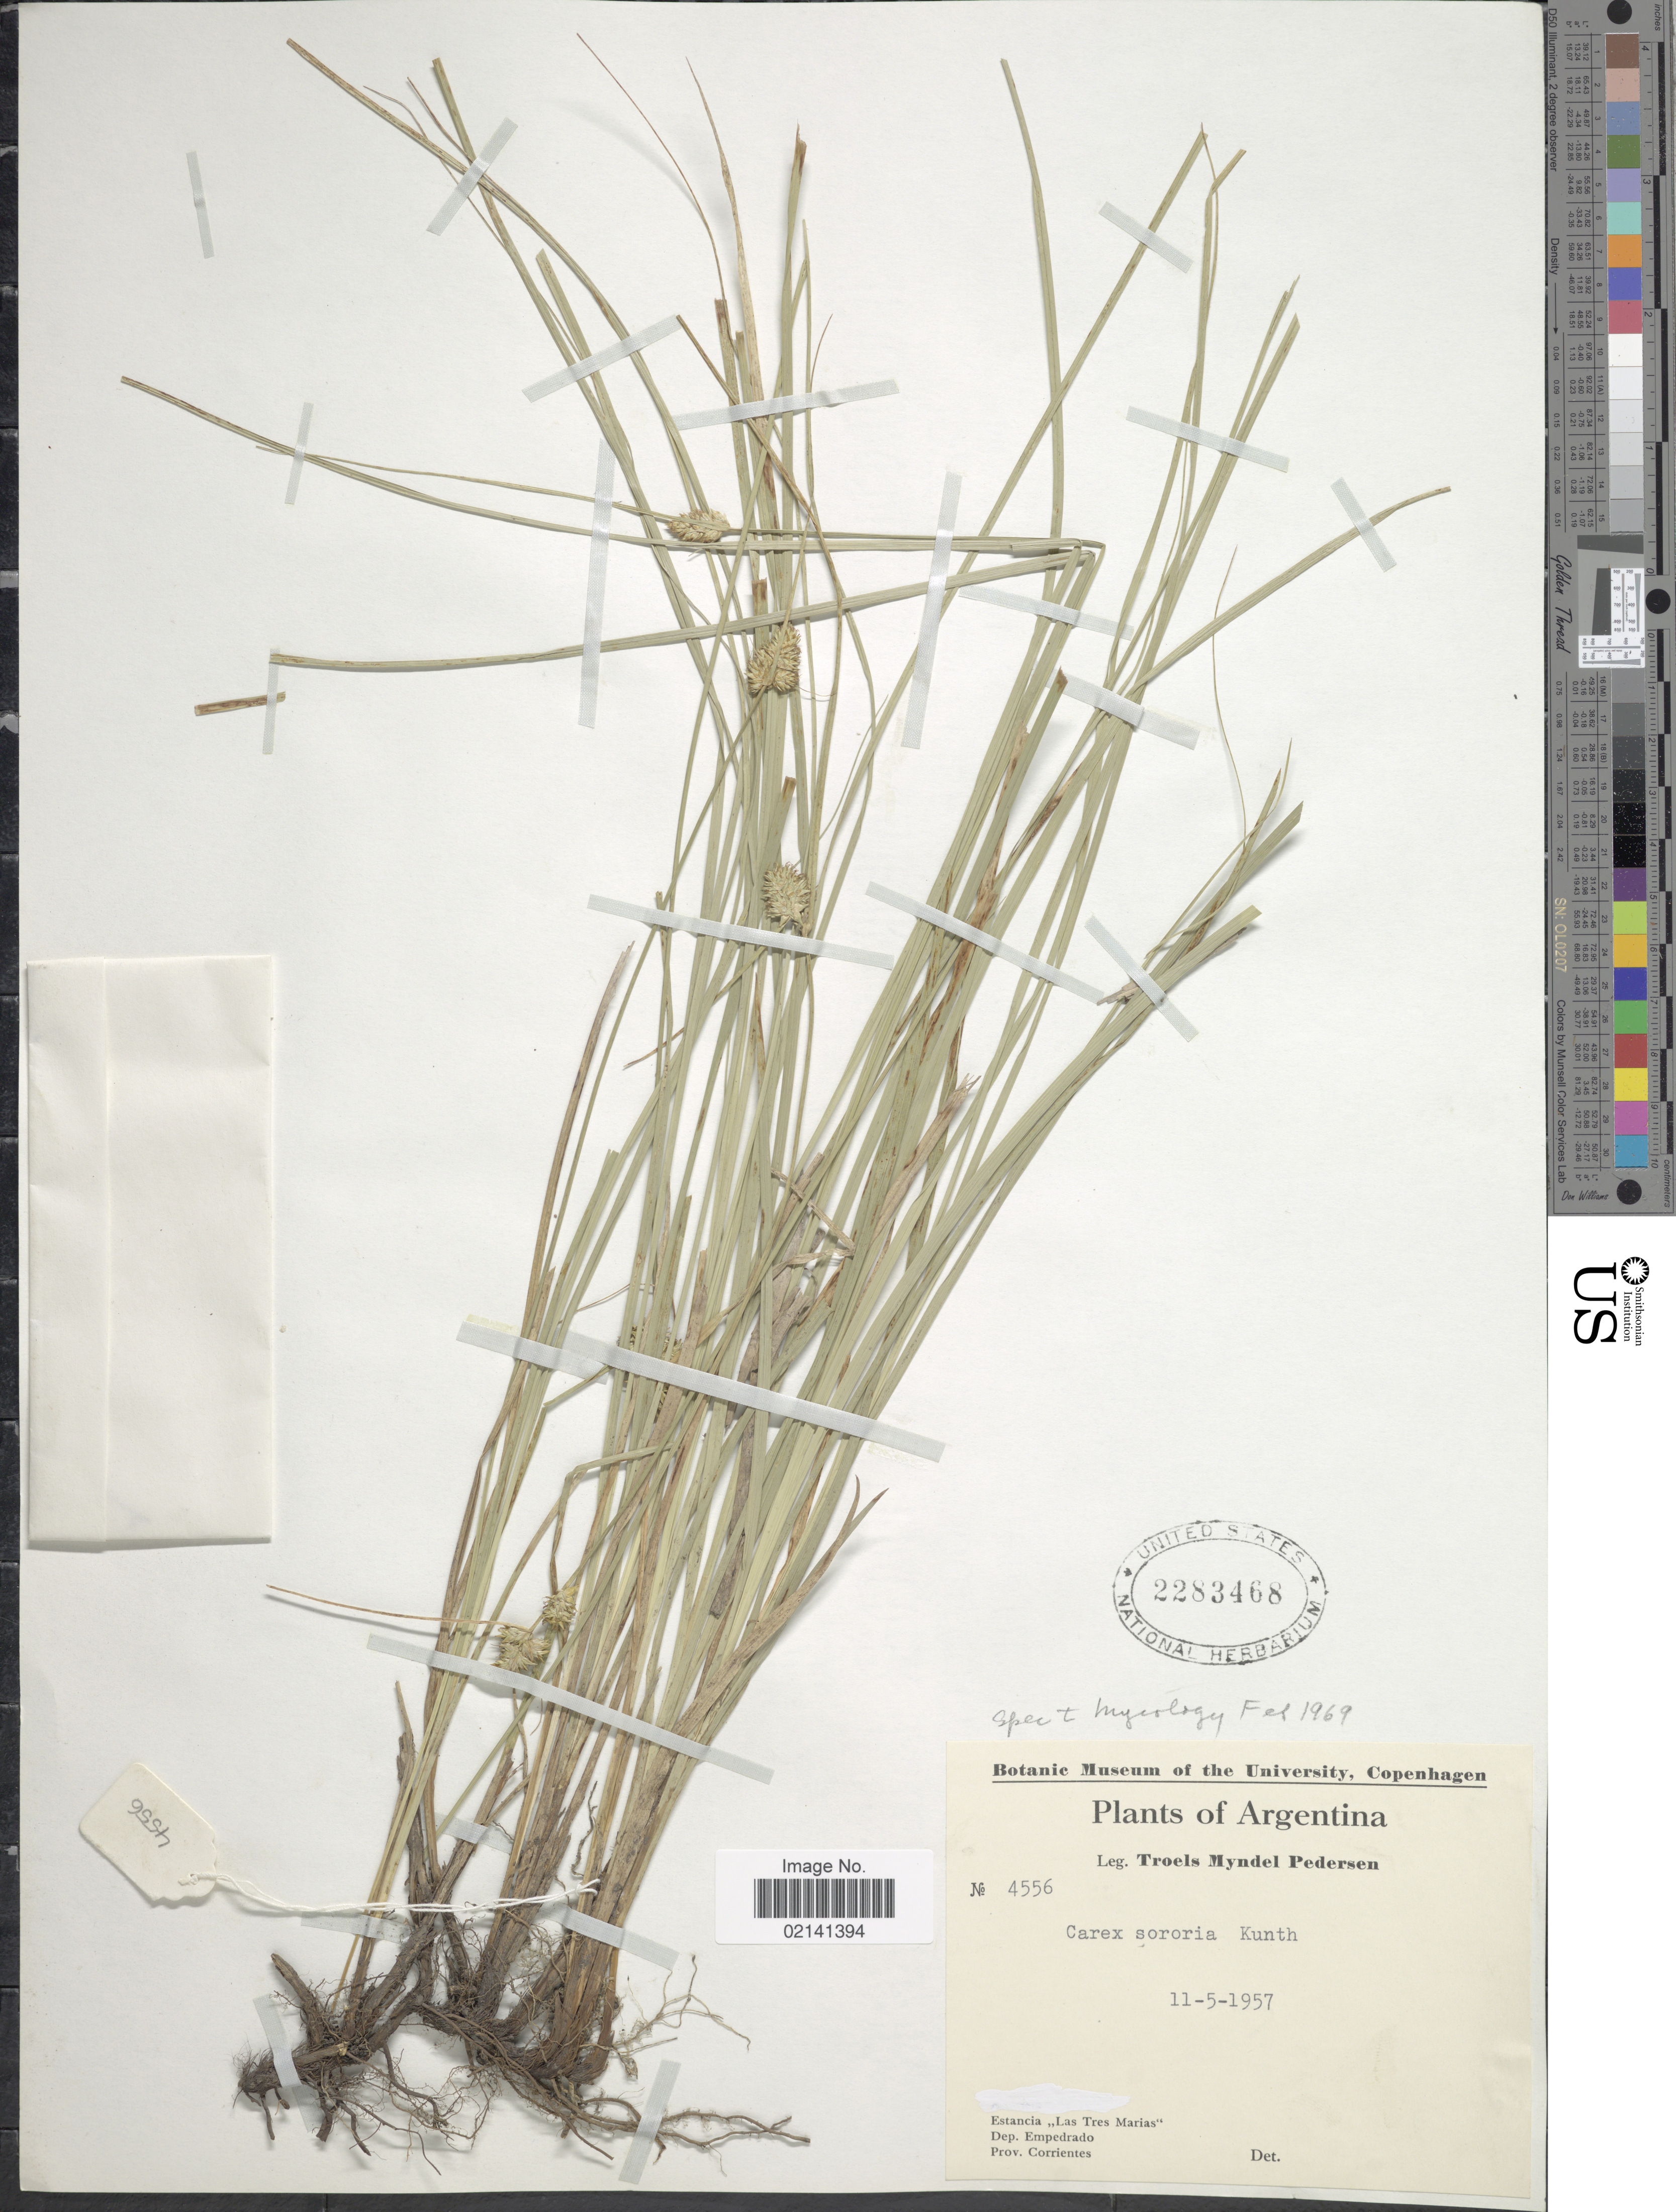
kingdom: Plantae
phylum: Tracheophyta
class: Liliopsida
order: Poales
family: Cyperaceae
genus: Carex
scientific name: Carex sororia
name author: Kunth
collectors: T. Pederson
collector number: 4556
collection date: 1957-05-11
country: Argentina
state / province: Corrientes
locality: Estancia Las Tres Marias, Dep. Empedrado, Prov. Corrientes.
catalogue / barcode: US 2283468